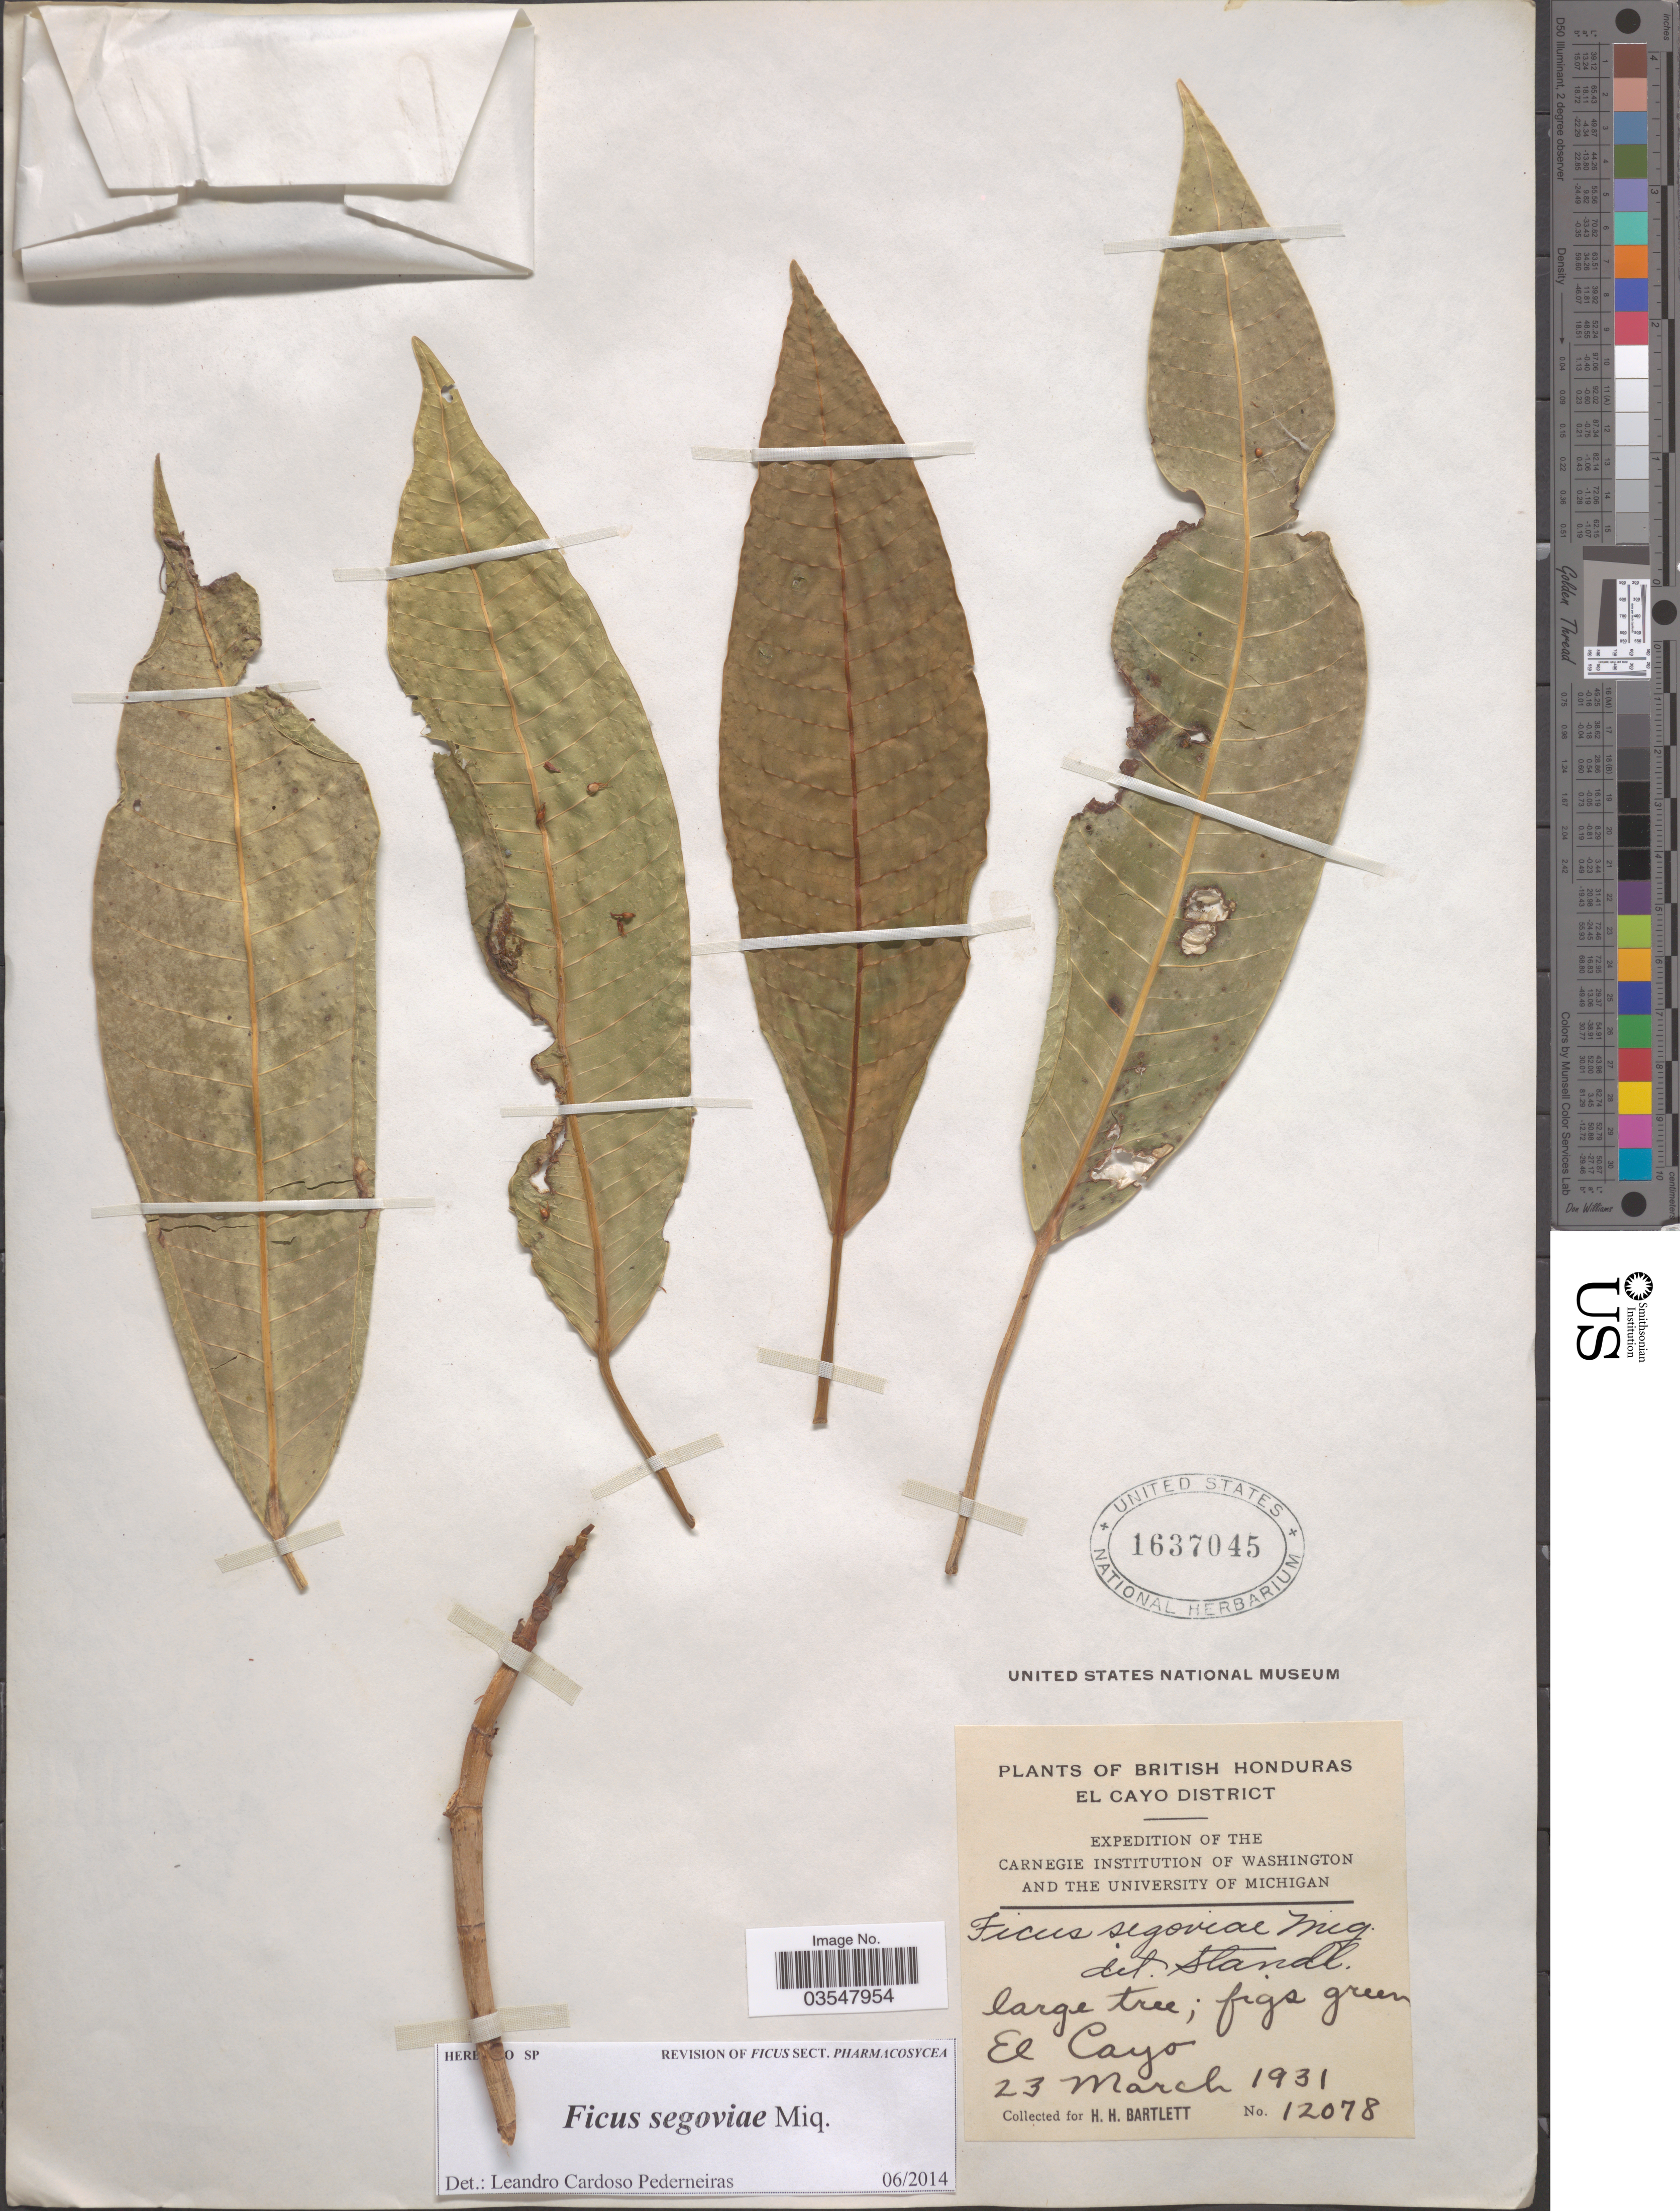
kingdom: Plantae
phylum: Tracheophyta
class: Magnoliopsida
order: Rosales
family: Moraceae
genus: Ficus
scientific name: Ficus segoviae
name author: Miq.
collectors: H. H. Bartlett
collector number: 12078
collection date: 1931-03-23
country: Belize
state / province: Cayo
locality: British Honduras. El Cayo District. El Cayo.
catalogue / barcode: US 1637045